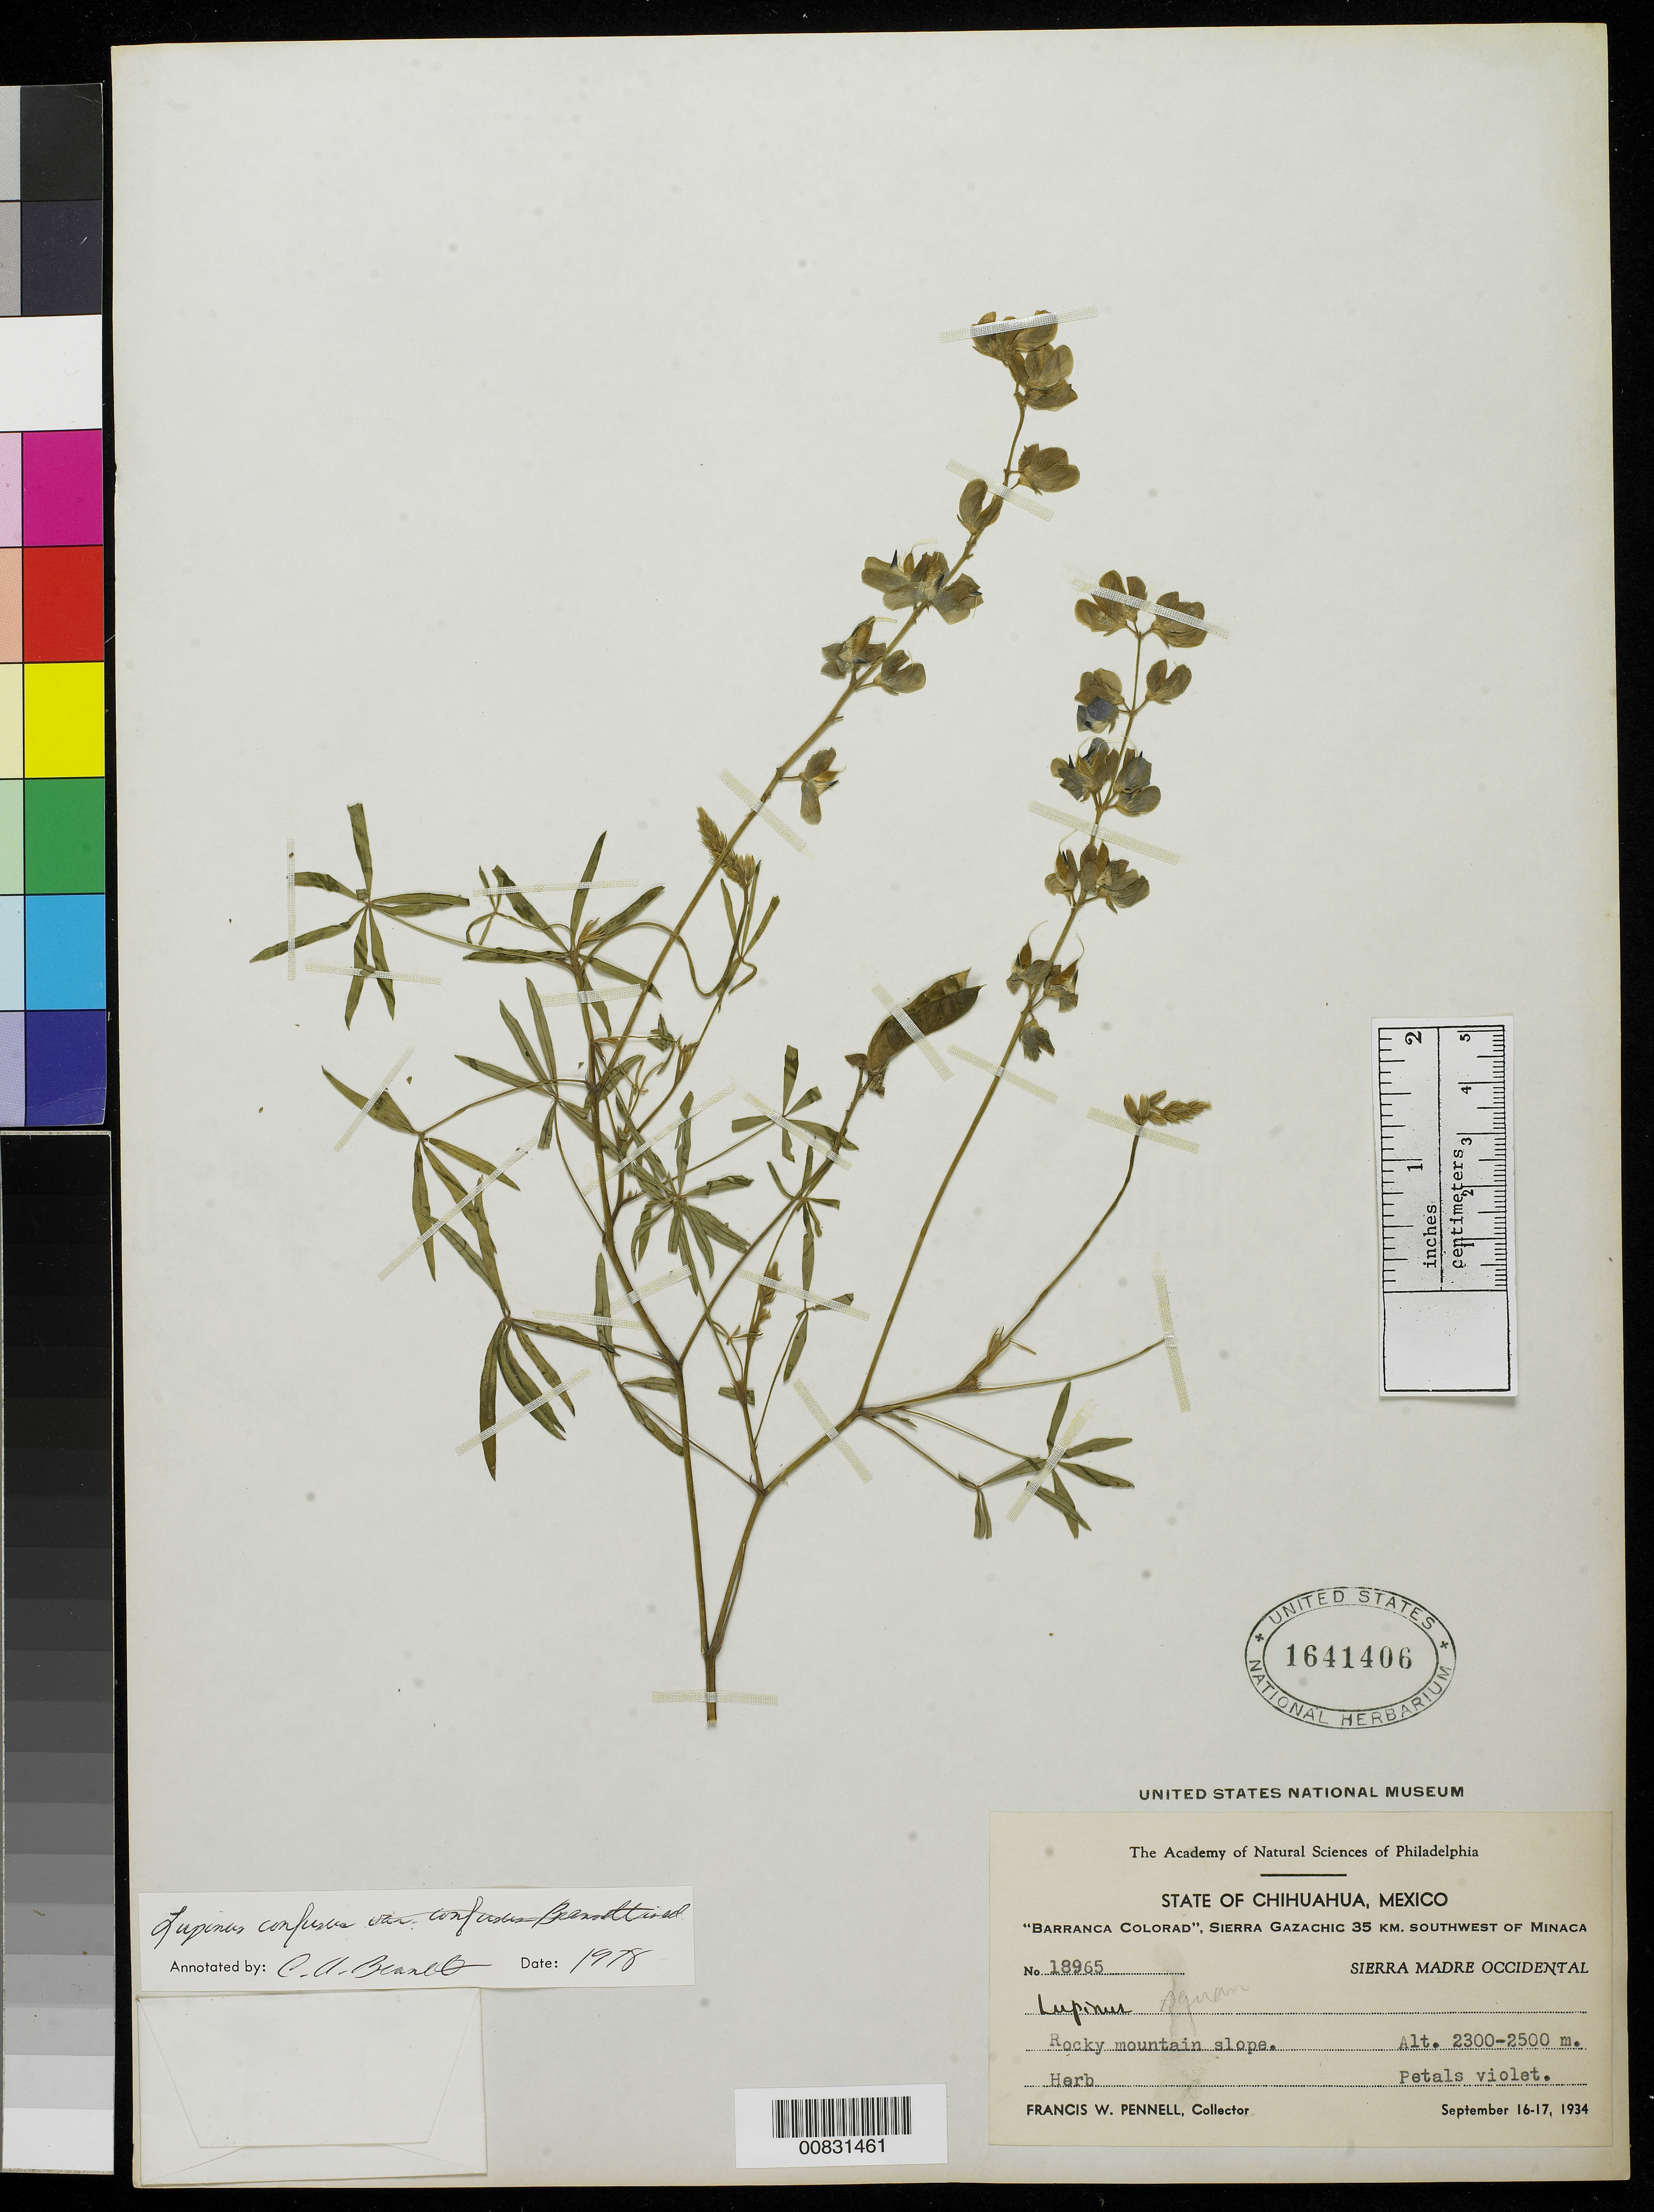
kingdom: Plantae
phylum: Tracheophyta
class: Magnoliopsida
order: Fabales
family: Fabaceae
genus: Lupinus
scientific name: Lupinus confusus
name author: Rose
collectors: F. W. Pennell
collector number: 18965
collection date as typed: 16 Sep 1934 to 17 Sep 1934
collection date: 1934-09-16/1934-09-17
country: Mexico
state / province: Chihuahua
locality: Barranca Colorad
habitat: Rocky mountain slope.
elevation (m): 2500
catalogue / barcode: US 1641406